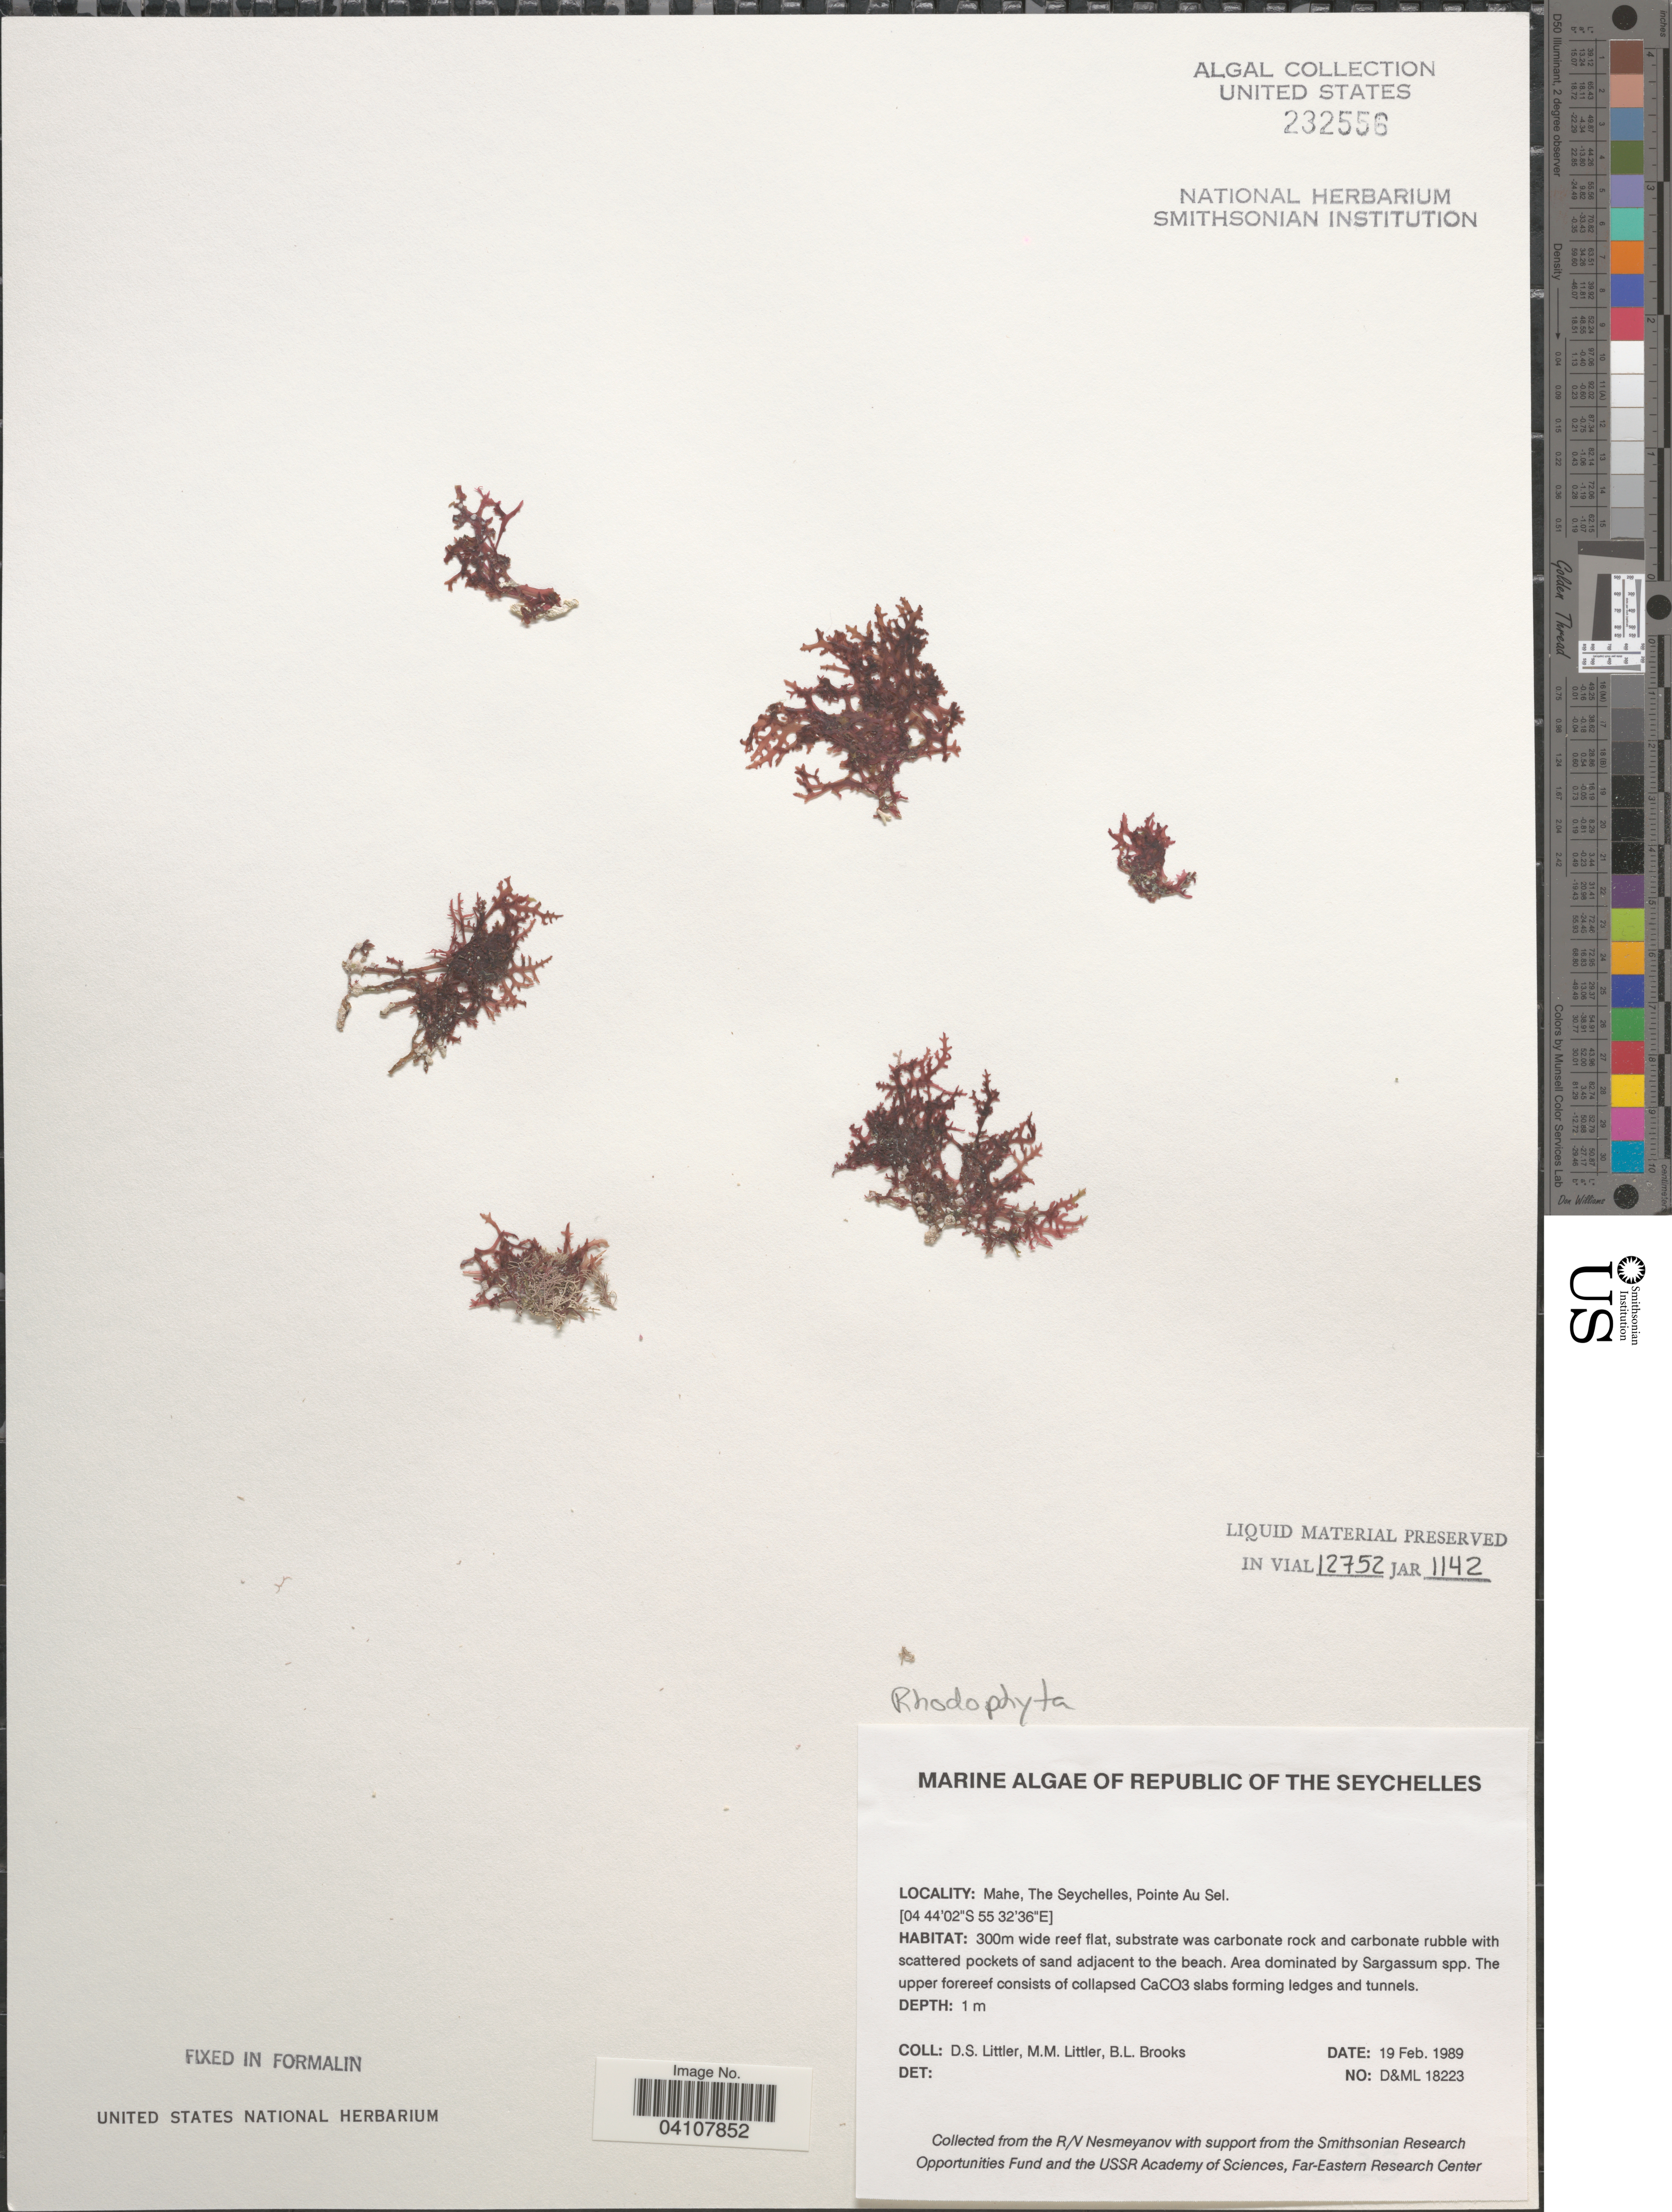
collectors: D. S. Littler & B. Brooks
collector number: D&ML18223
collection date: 1989-02-19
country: Seychelles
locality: Republic of the Seychelles. Mahe, Pointe Au Sel.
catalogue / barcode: US 232556